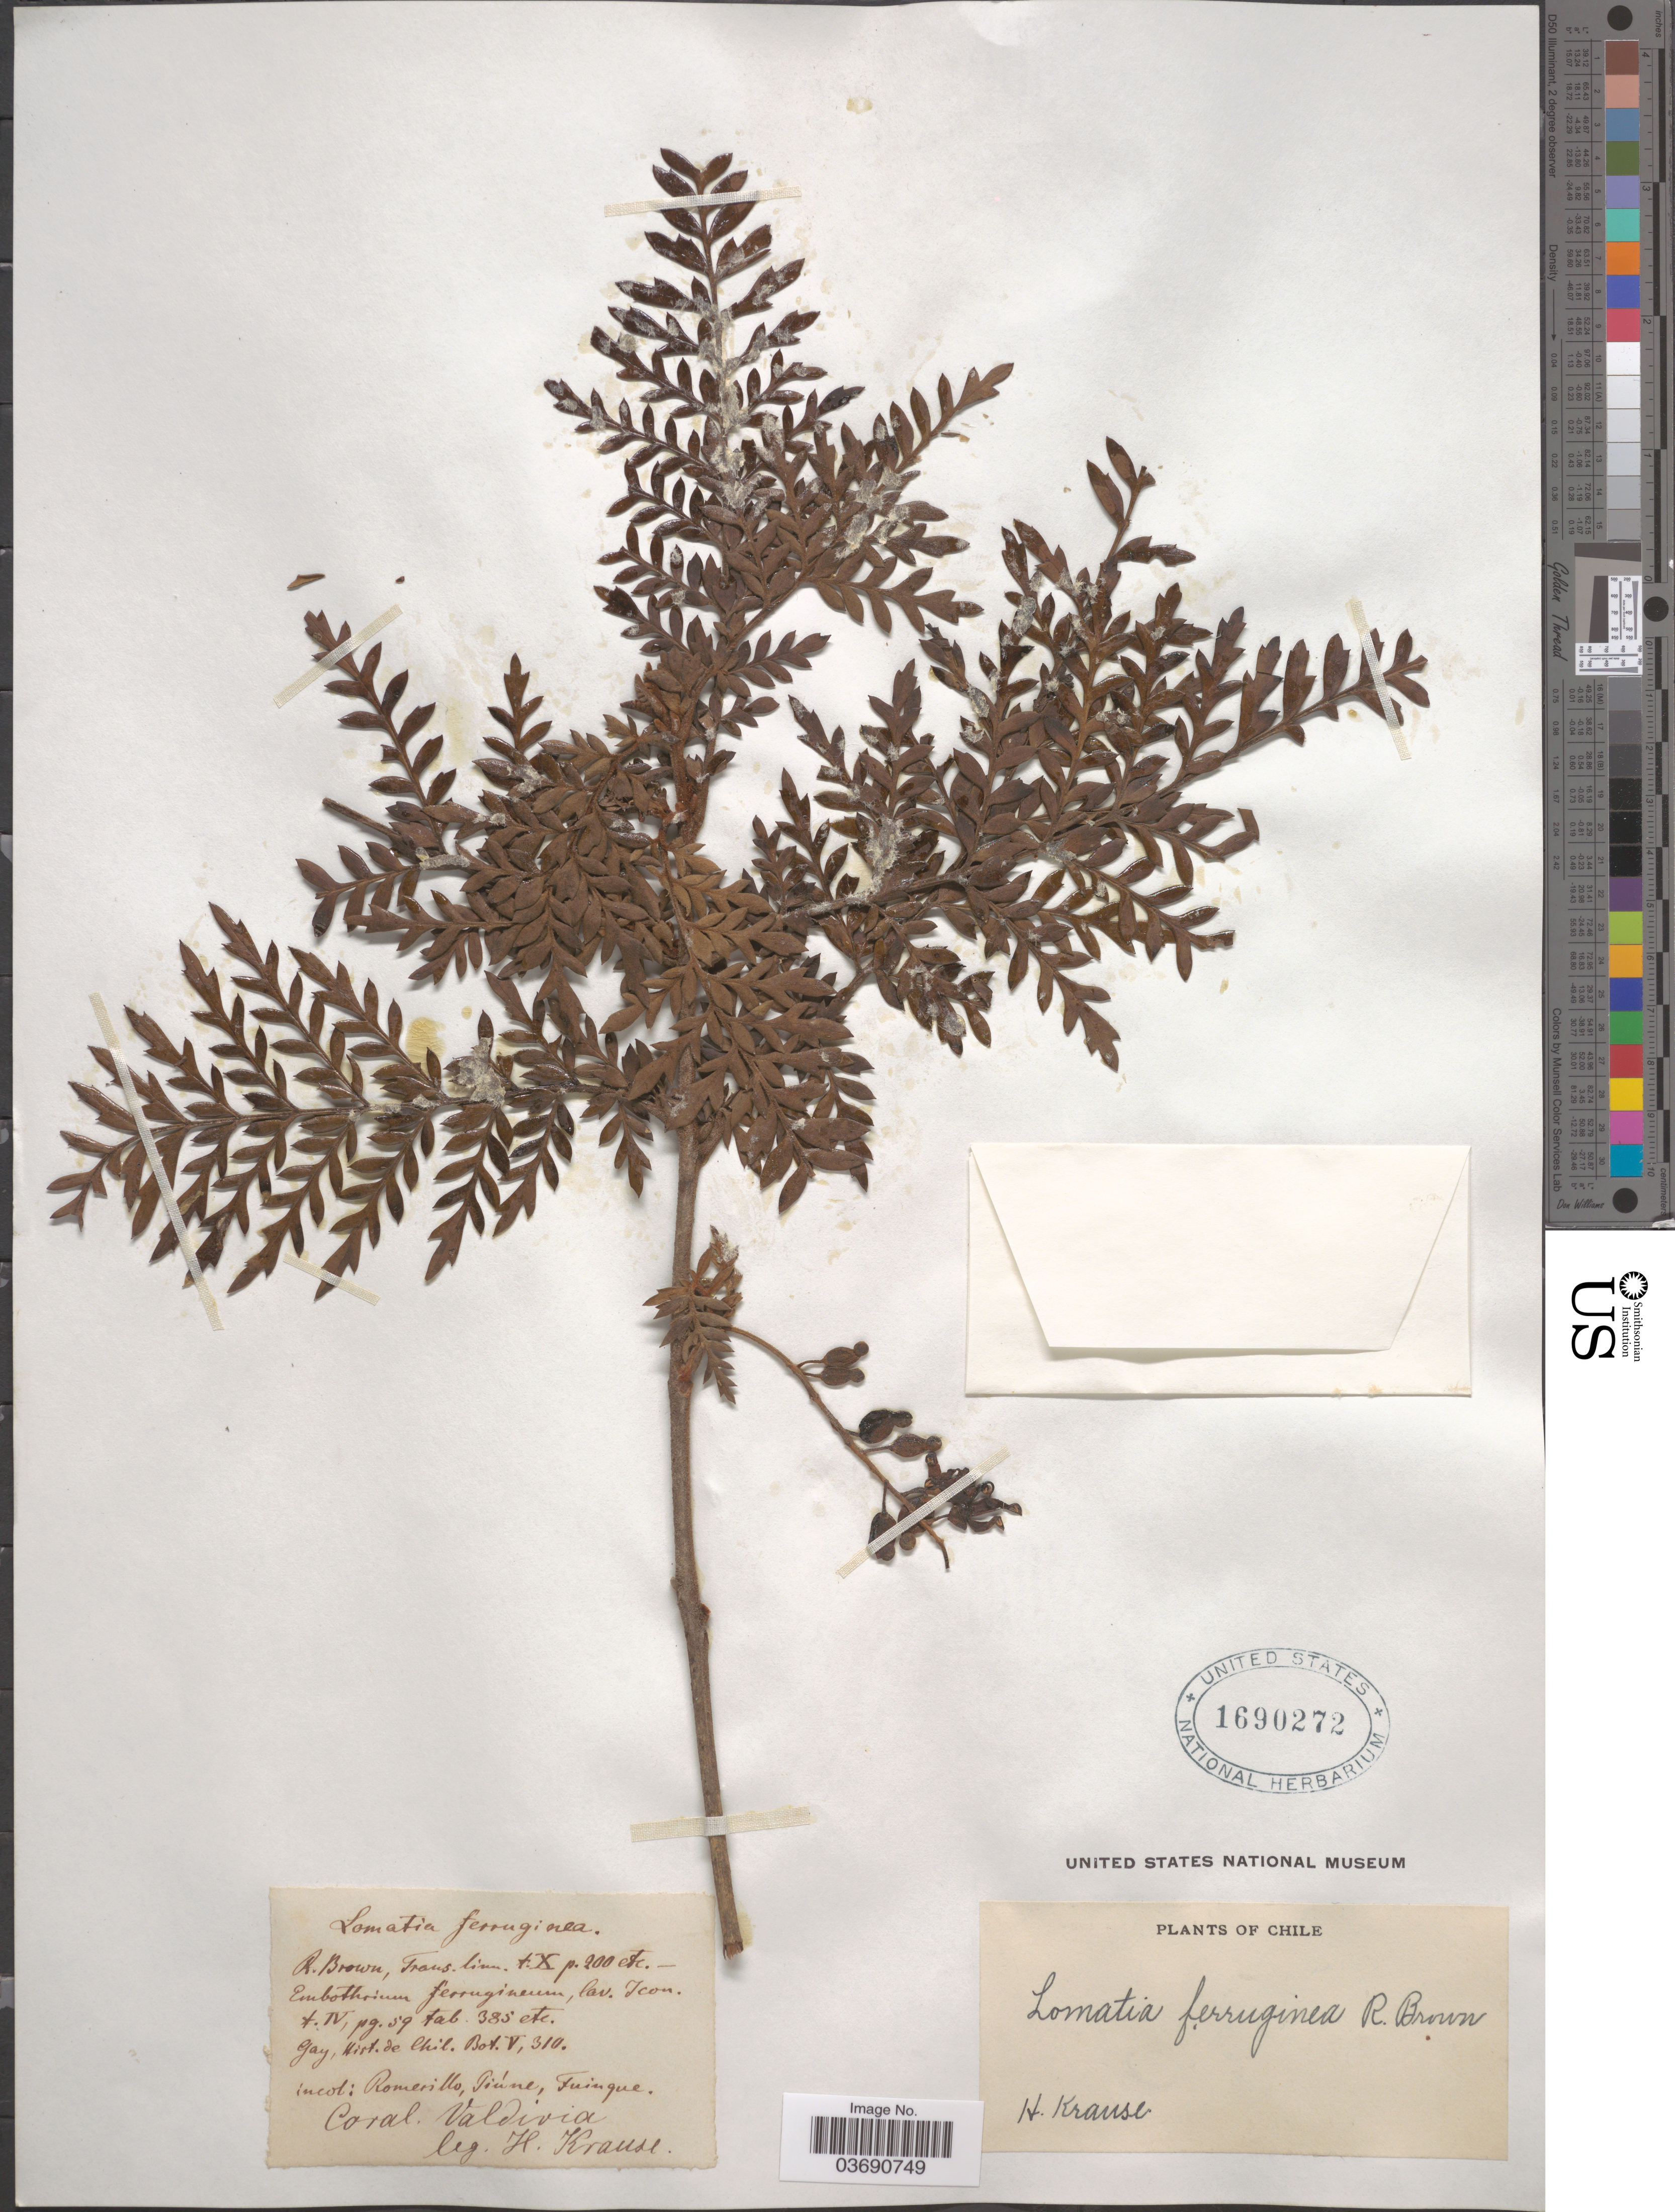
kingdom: Plantae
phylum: Tracheophyta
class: Magnoliopsida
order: Proteales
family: Proteaceae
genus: Lomatia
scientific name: Lomatia ferruginea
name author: (Cav.) R. Br.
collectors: H. Krause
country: Chile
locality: Incol: Romerillo, Piúne, Fuinque. Coral. Valdivia.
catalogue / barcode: US 1690272